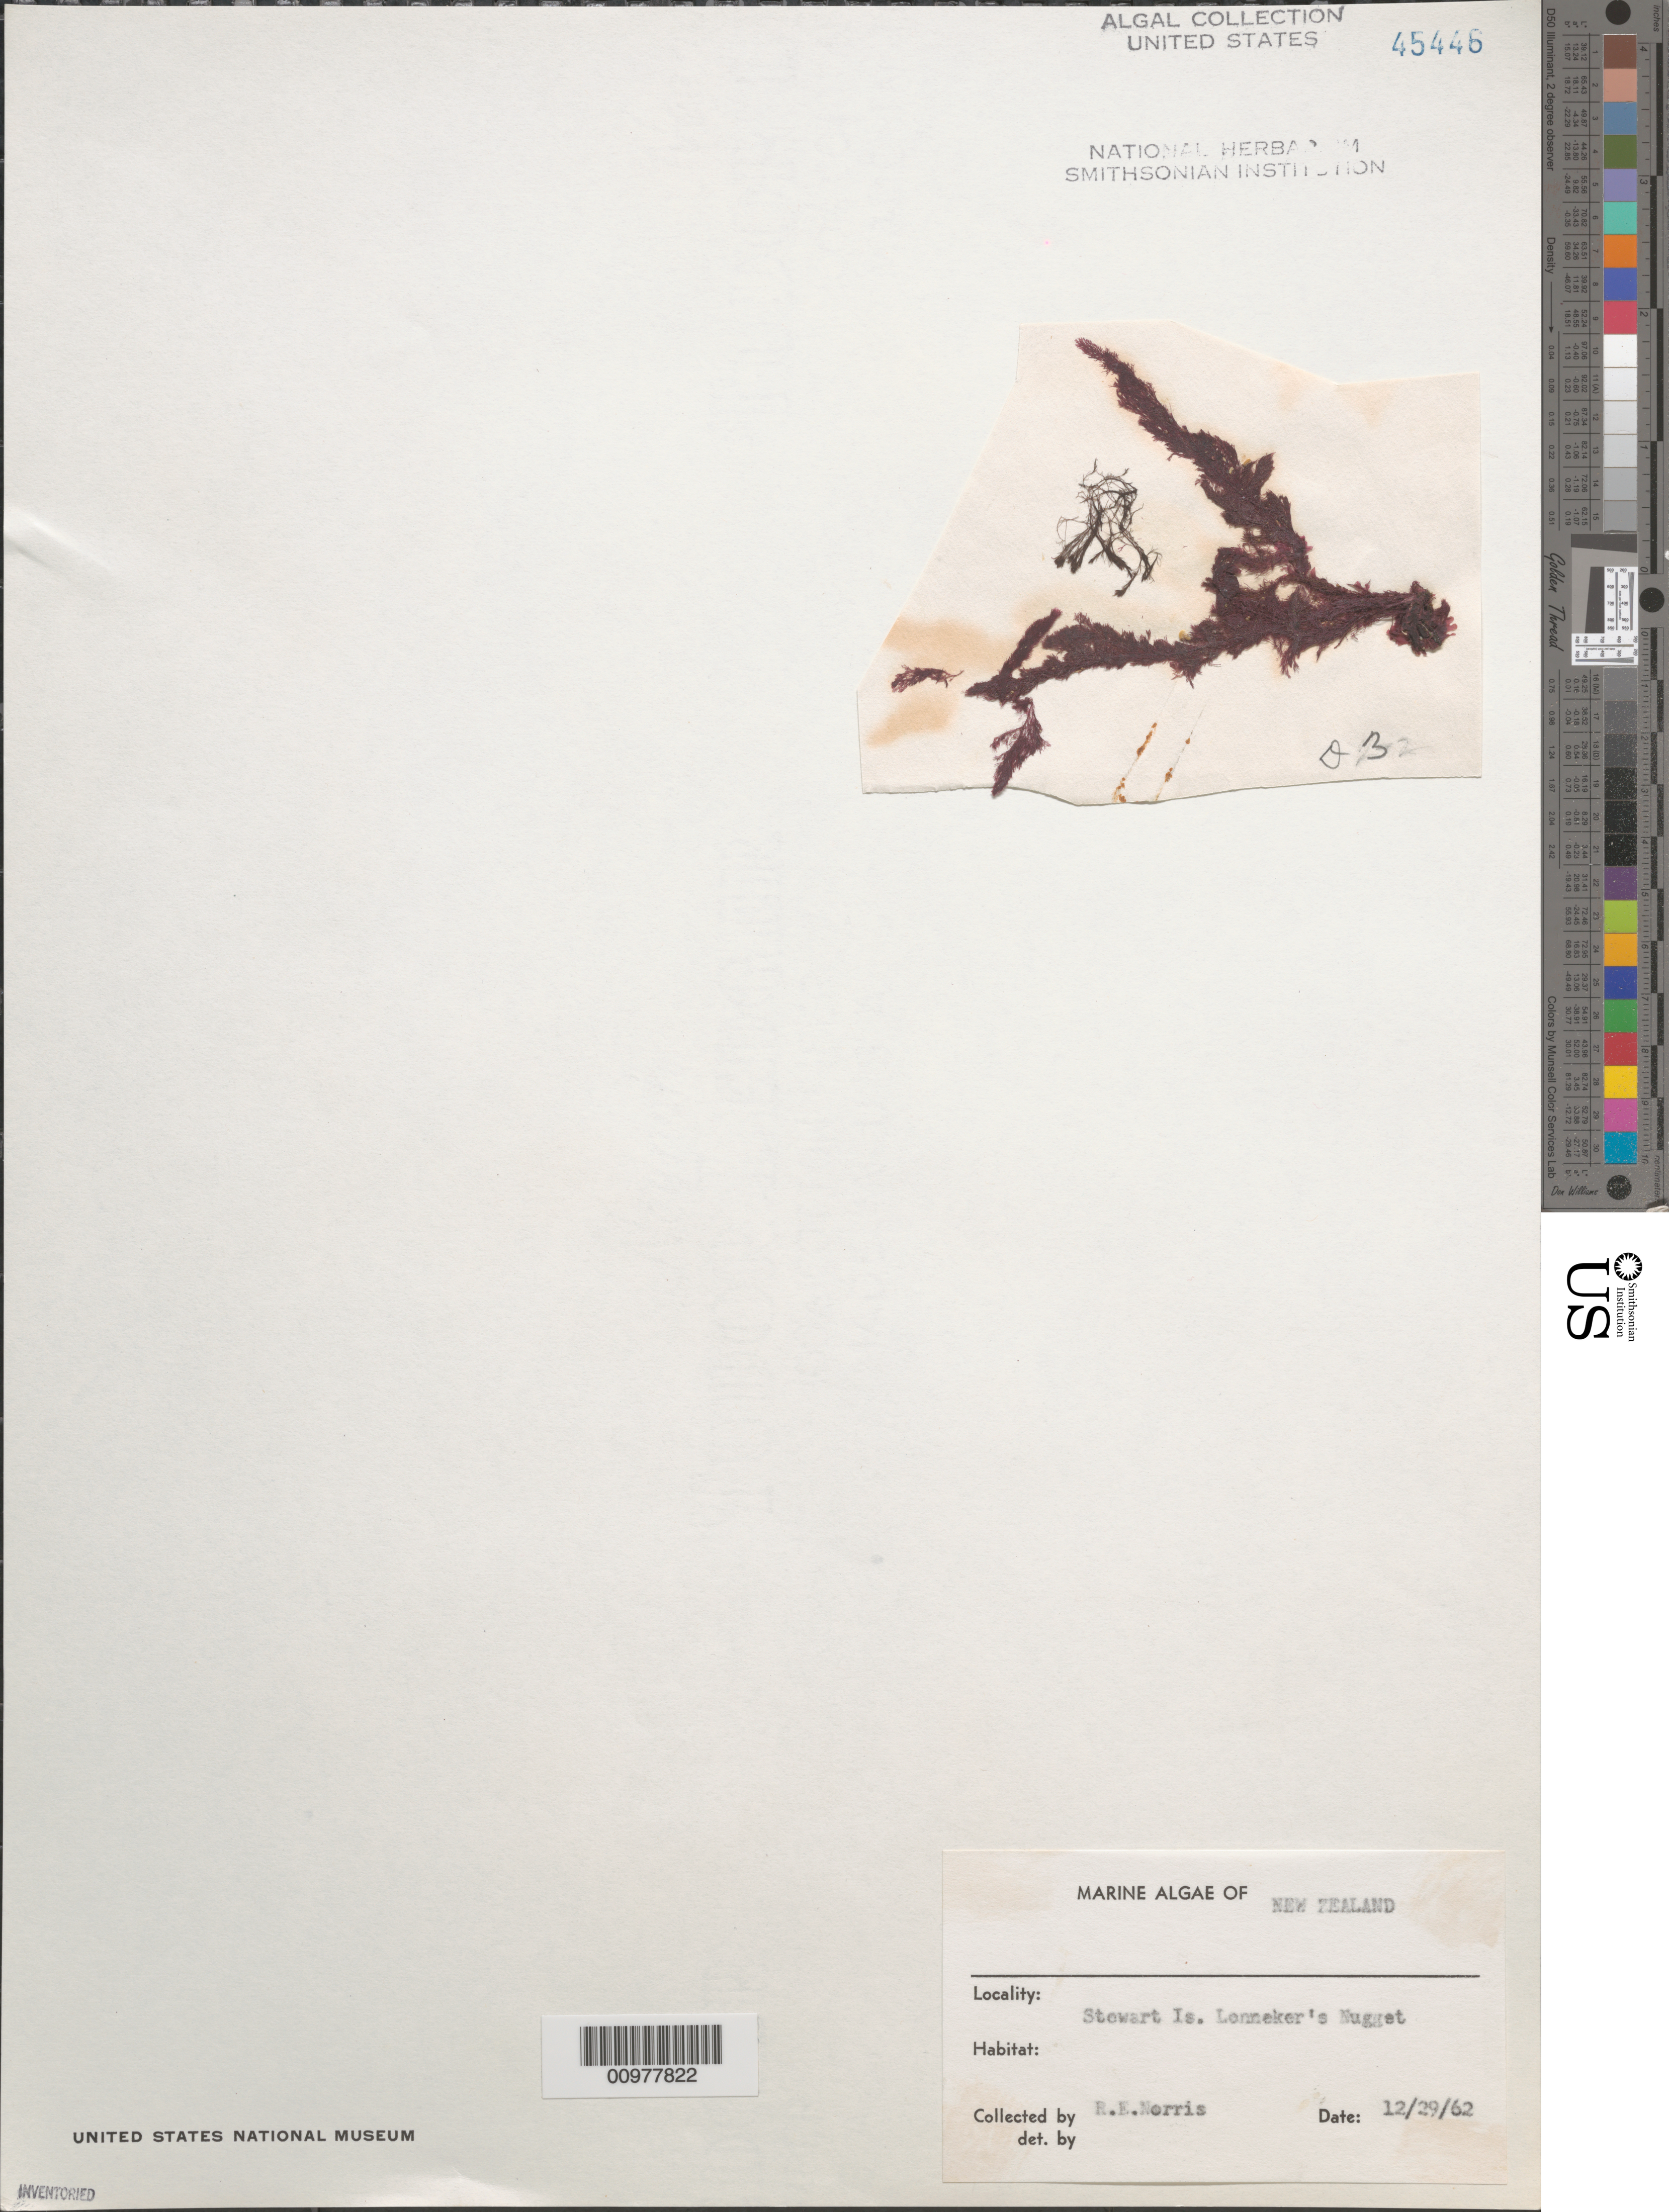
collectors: R. E. Norris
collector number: D-3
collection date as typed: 29 Dec 1962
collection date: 1962-12-29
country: New Zealand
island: Stewart Island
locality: Lonneker's Nugget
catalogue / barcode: US 45446